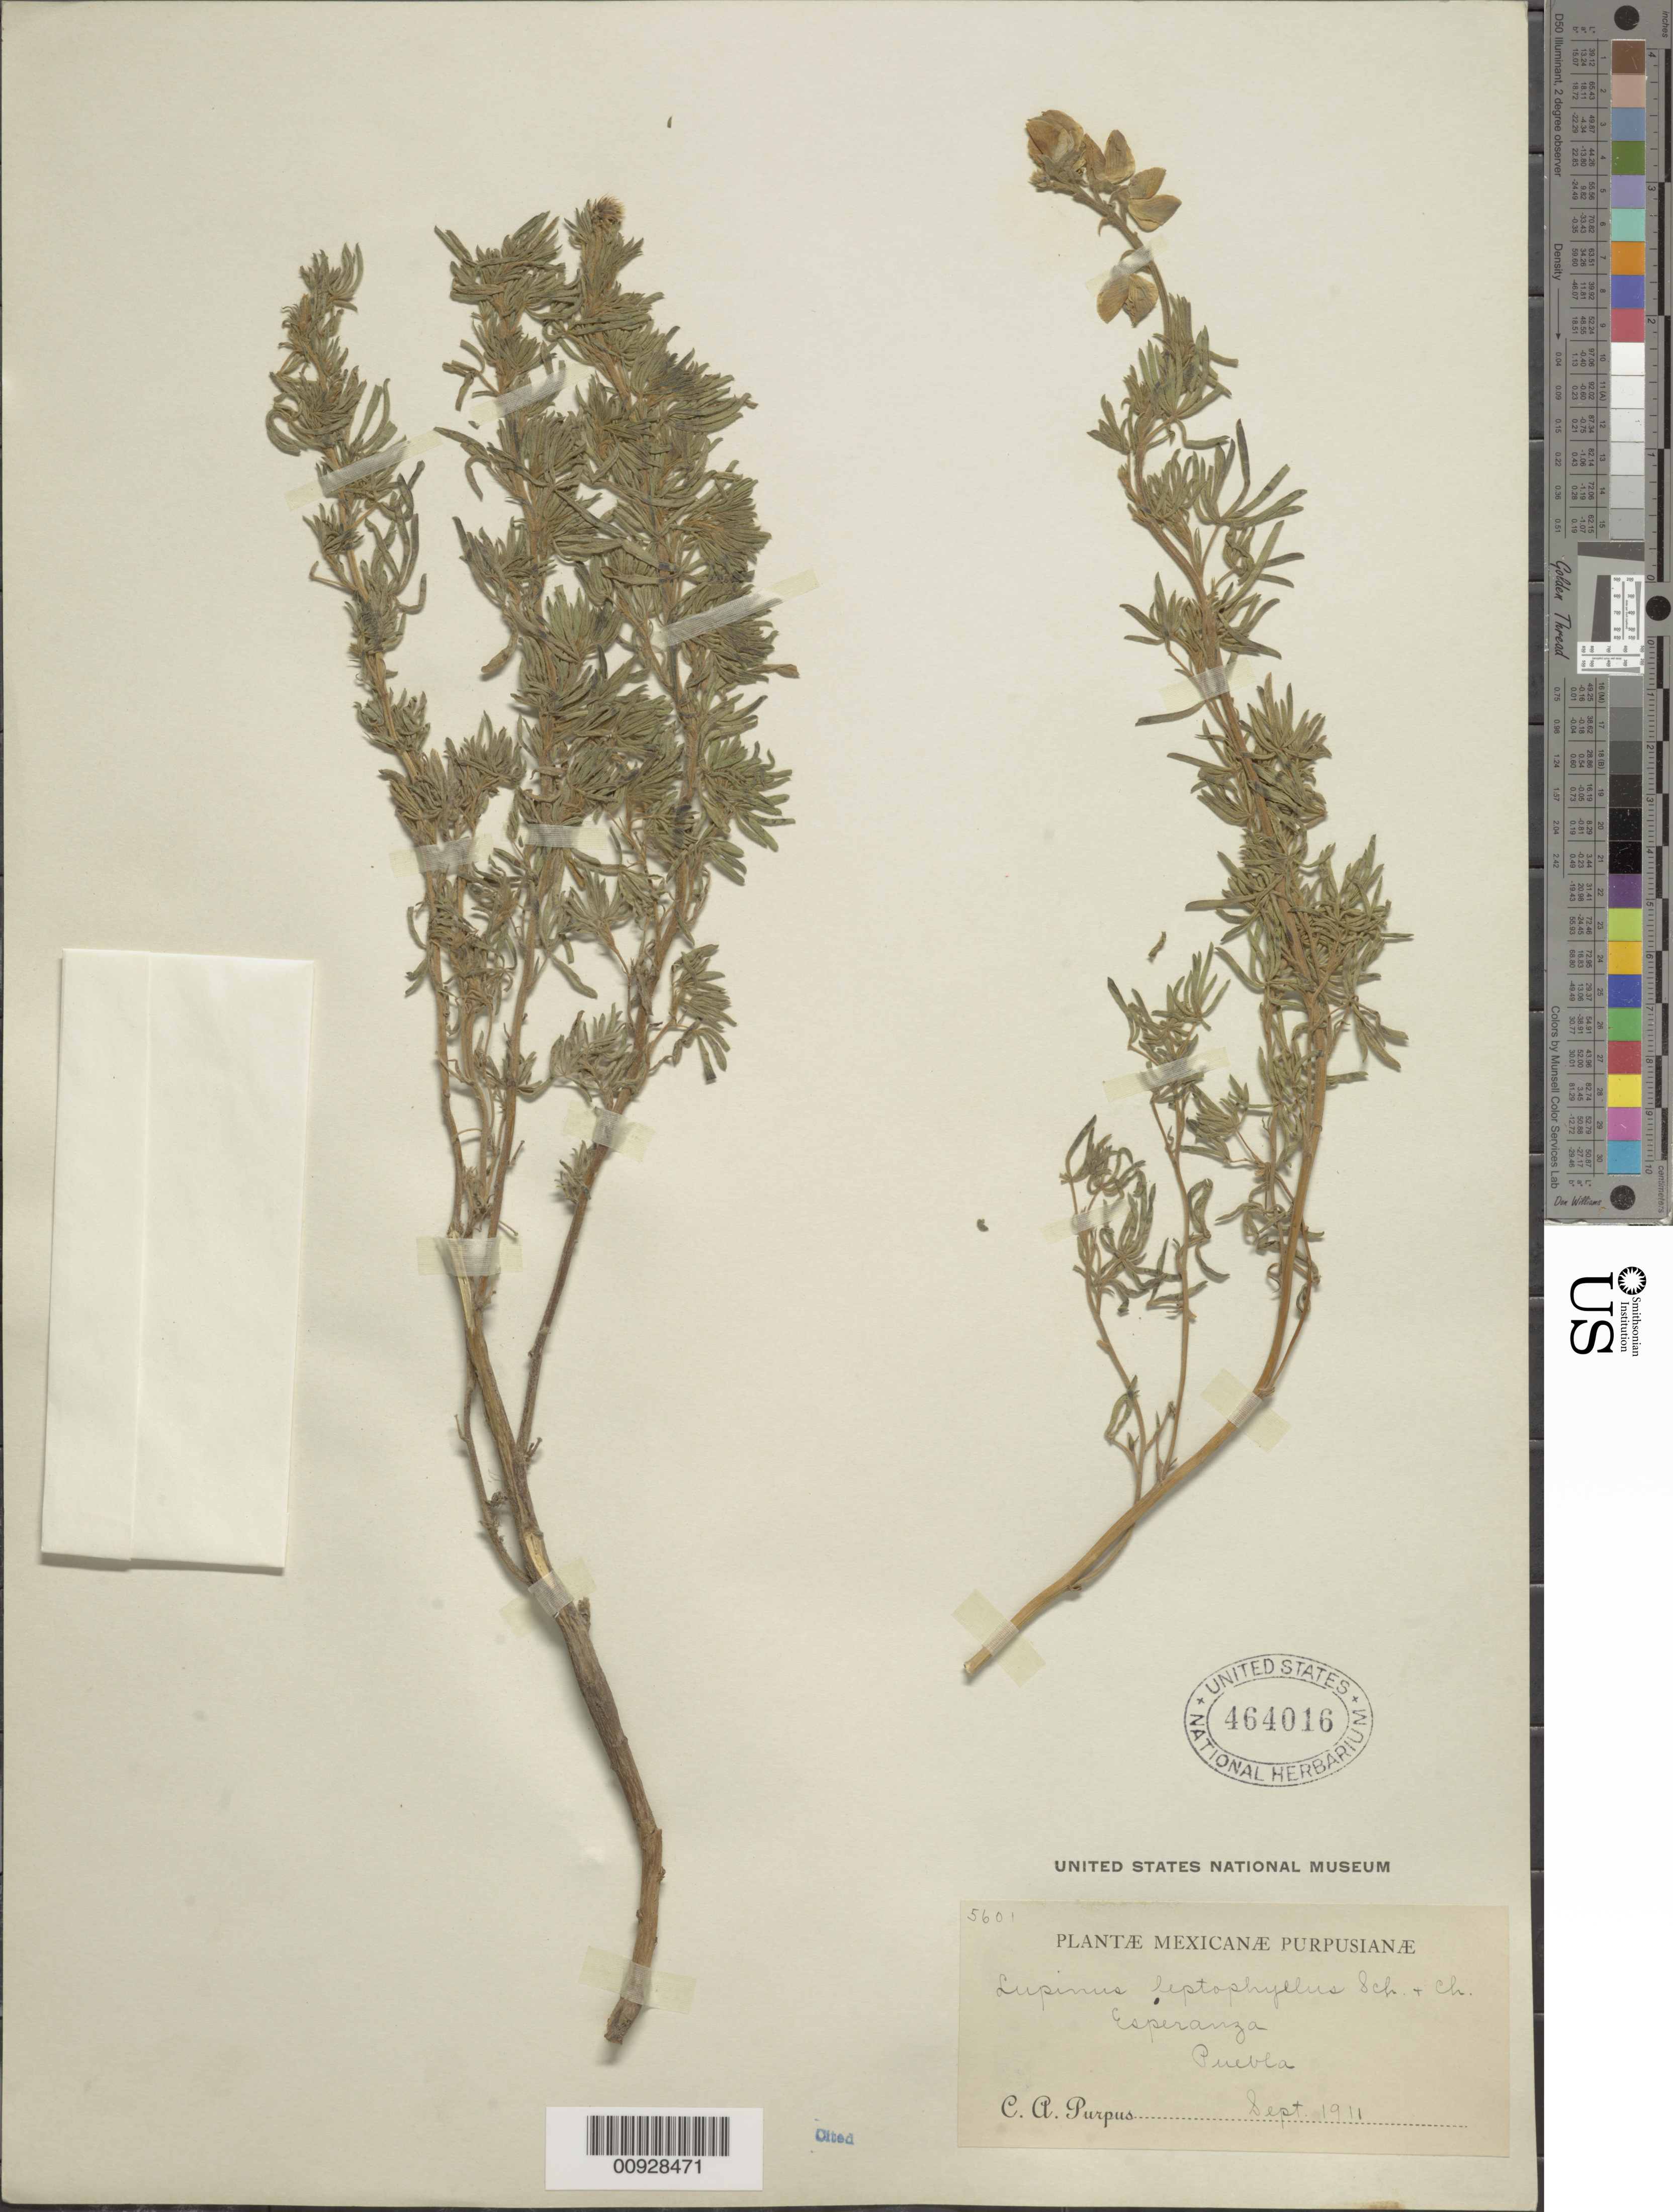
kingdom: Plantae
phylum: Tracheophyta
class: Magnoliopsida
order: Fabales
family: Fabaceae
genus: Lupinus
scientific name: Lupinus leptophyllus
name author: Cham. & Schltdl.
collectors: C. A. Purpus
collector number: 5601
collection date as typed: Sep 1911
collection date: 1911-09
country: Mexico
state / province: Puebla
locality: Esperanza, Puebla.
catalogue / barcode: US 464016